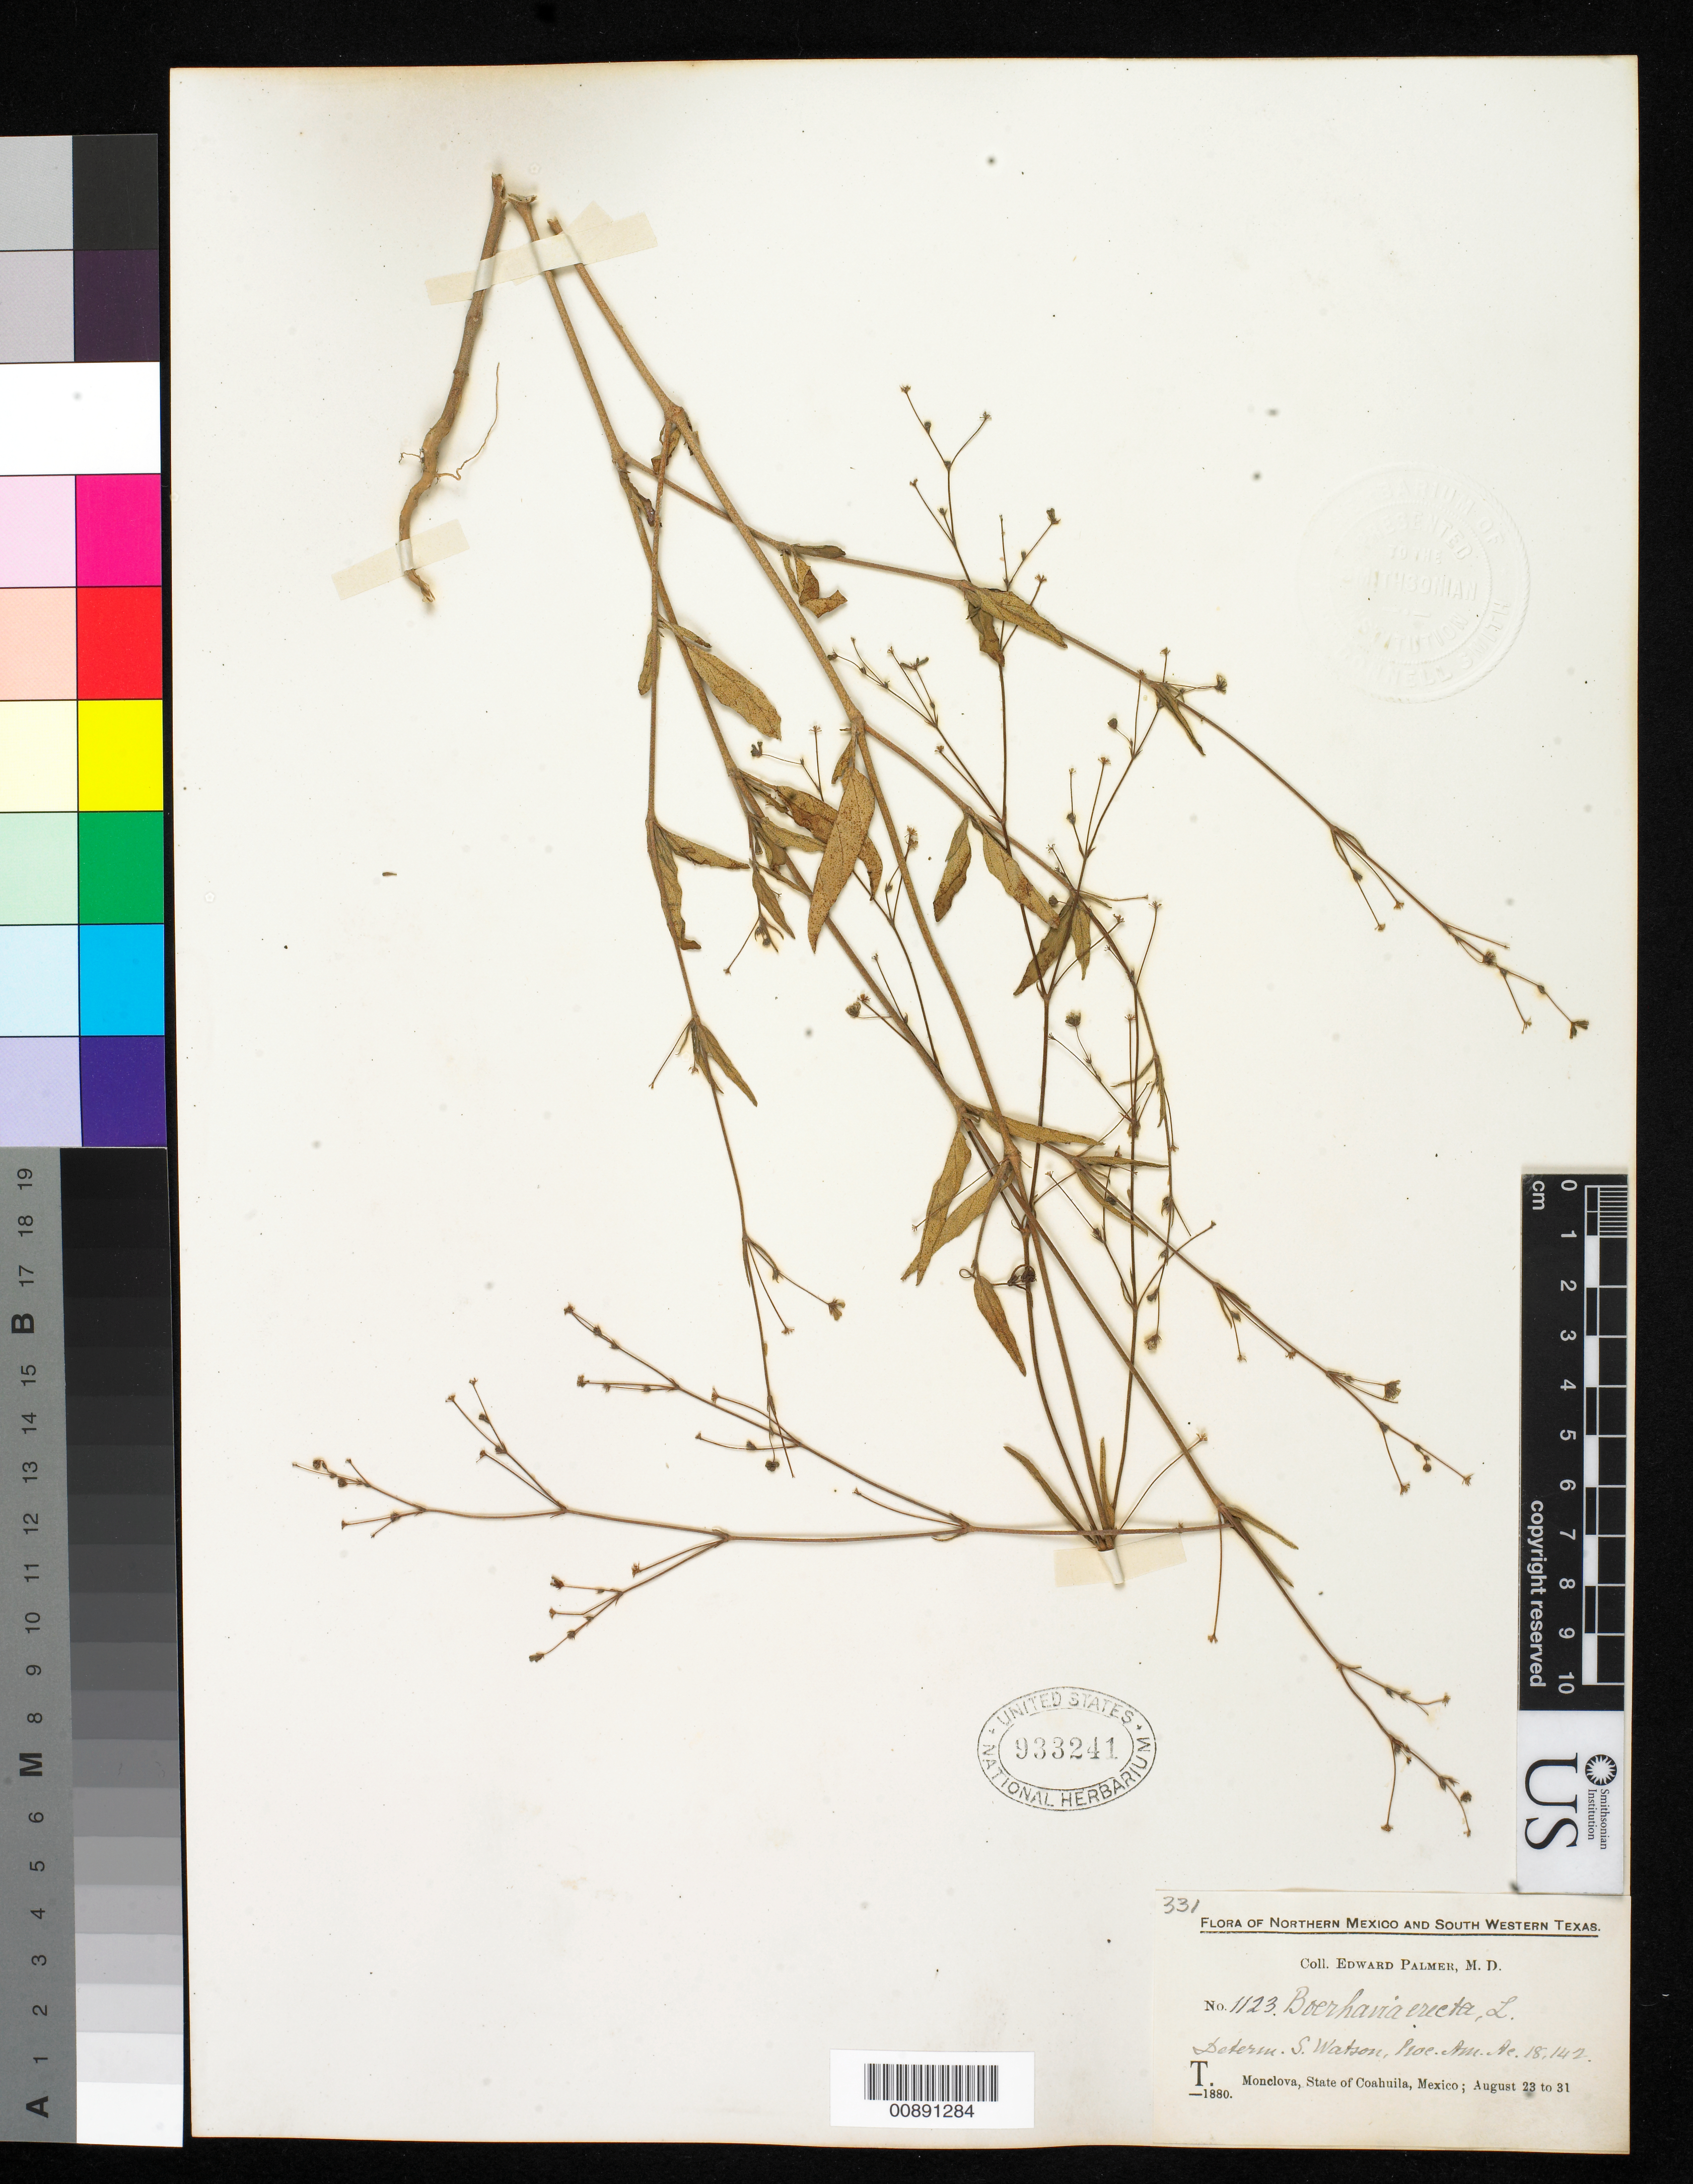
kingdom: Plantae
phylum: Tracheophyta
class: Magnoliopsida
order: Caryophyllales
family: Nyctaginaceae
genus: Boerhavia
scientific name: Boerhavia erecta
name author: L.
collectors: E. Palmer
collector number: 1123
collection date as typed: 23 Aug 1880 to 31 Aug 1880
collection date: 1880-08-23/1880-08-31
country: Mexico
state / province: Coahuila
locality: T. Monclovam Coahuila.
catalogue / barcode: US 933241